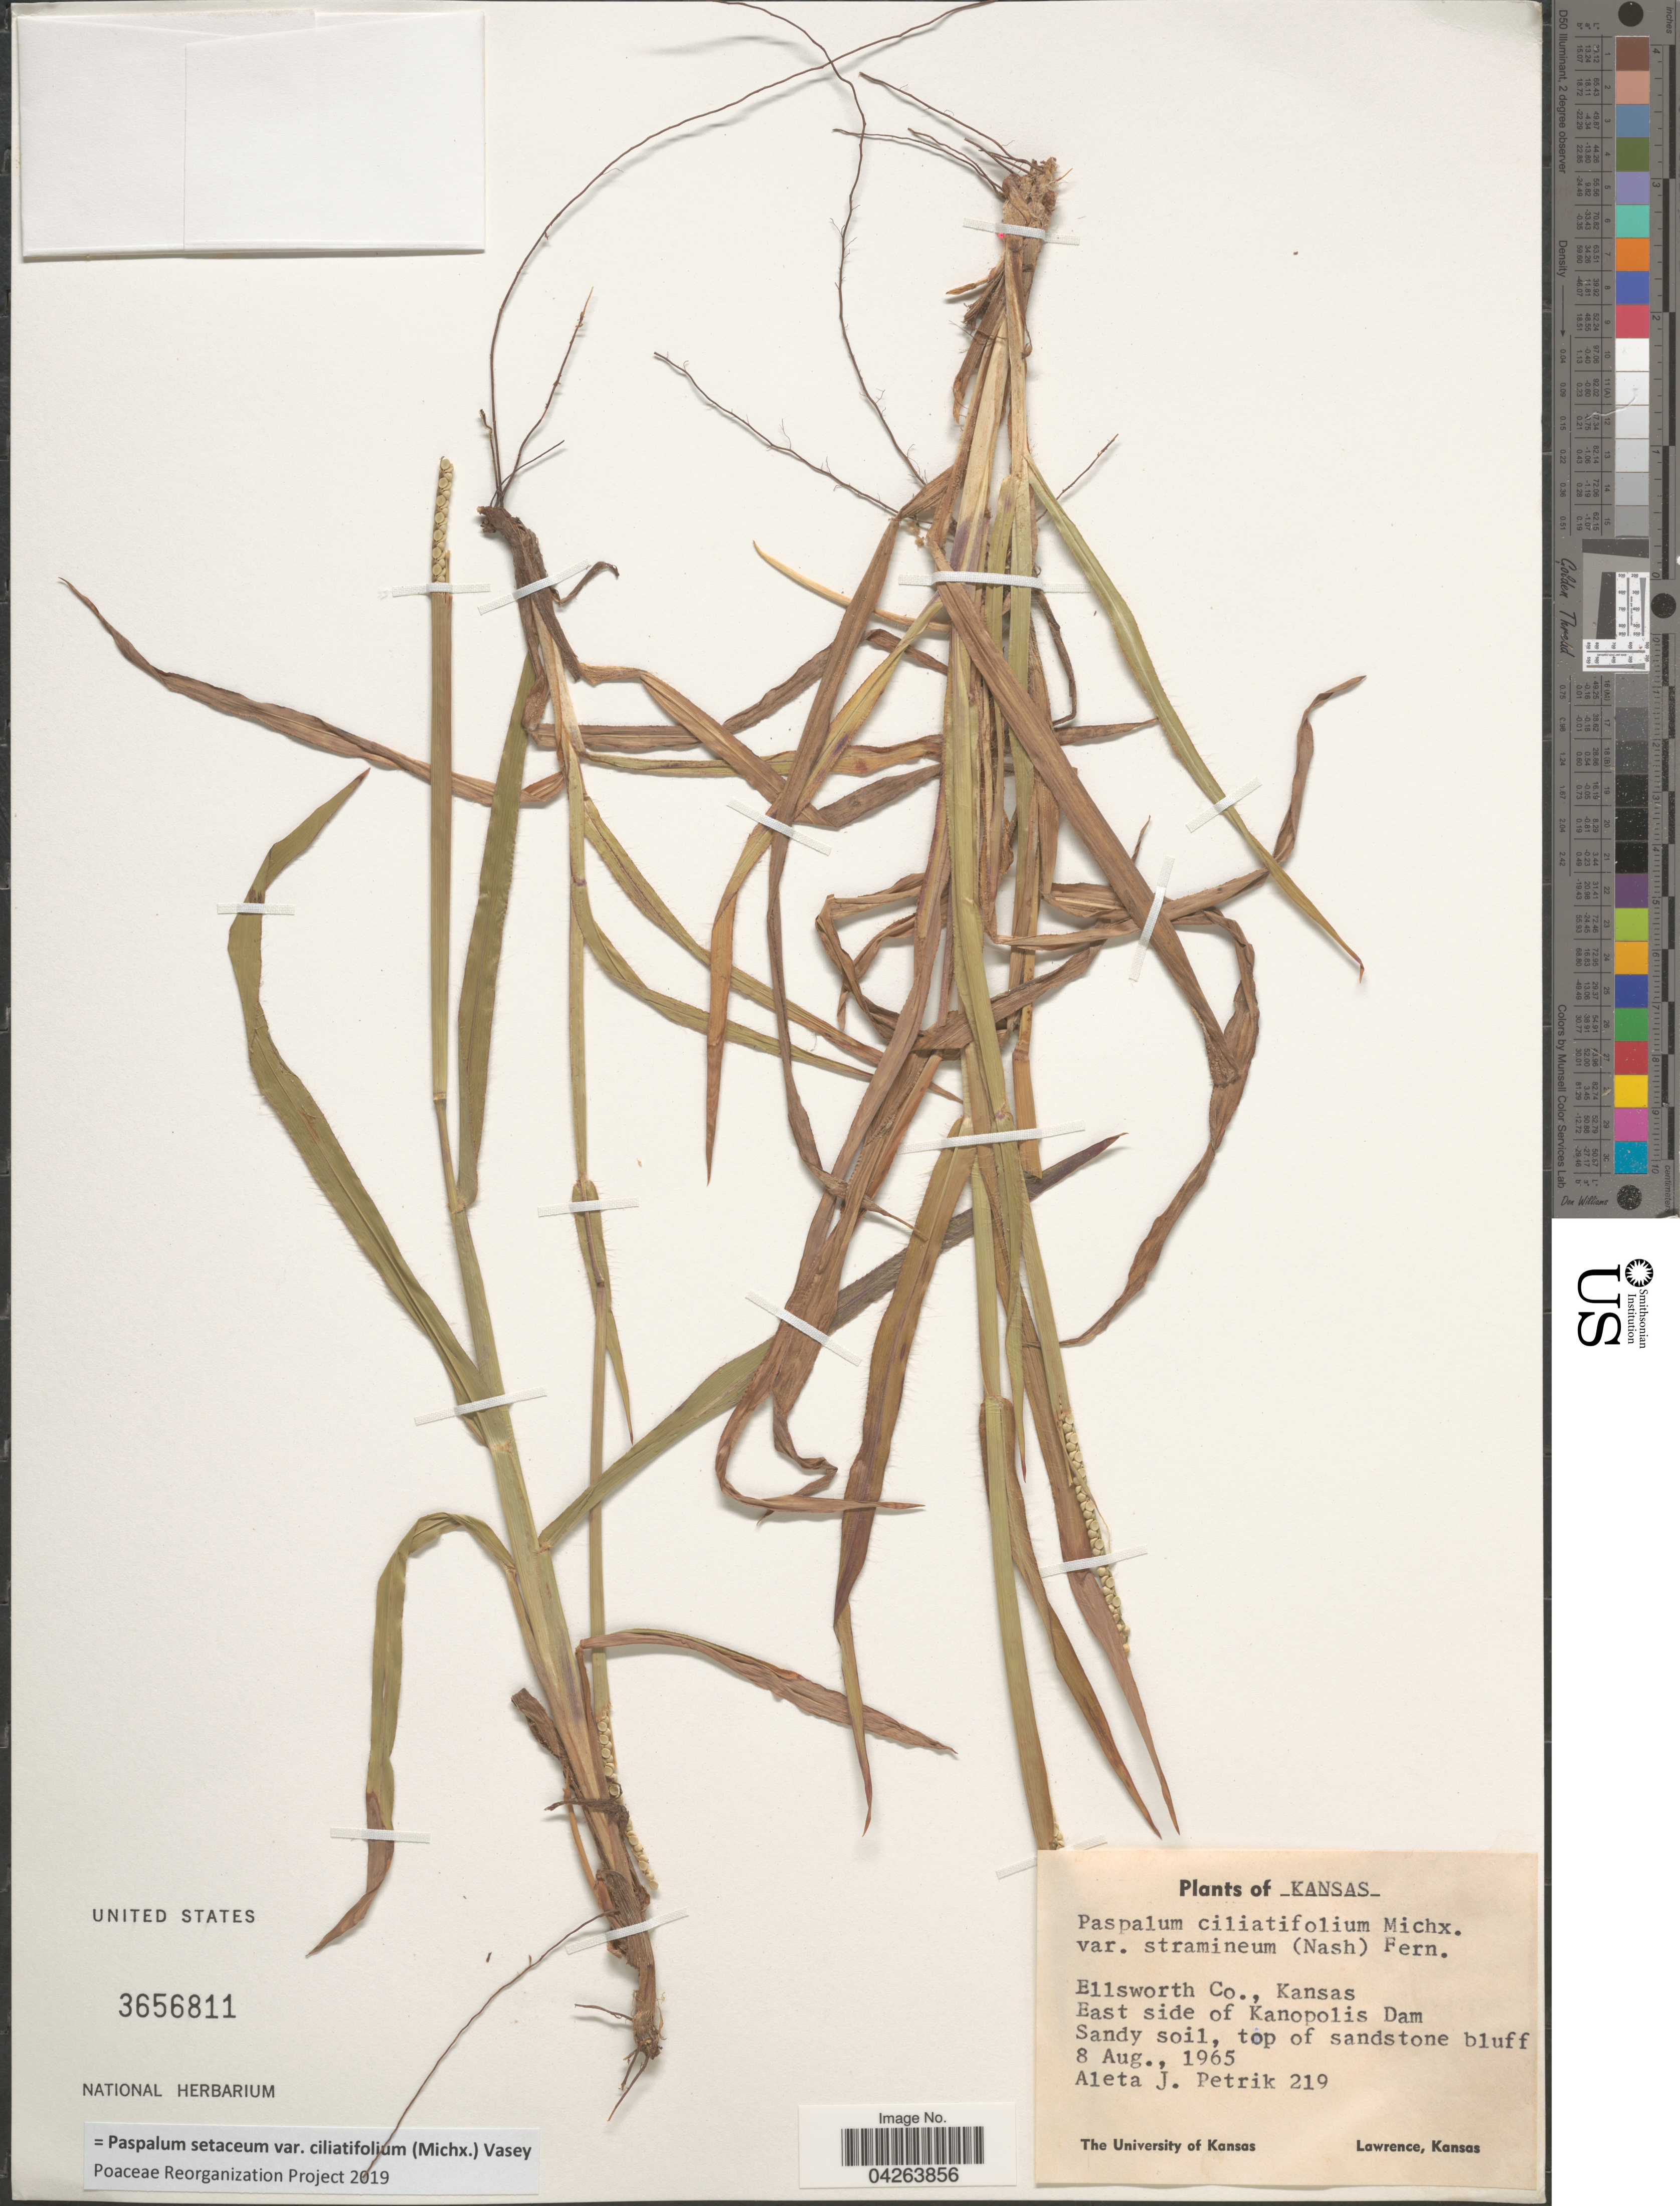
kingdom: Plantae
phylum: Tracheophyta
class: Liliopsida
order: Poales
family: Poaceae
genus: Paspalum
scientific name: Paspalum setaceum var. ciliatifolium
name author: (Michx.) Vasey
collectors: A. Petrik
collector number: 219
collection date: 1965-08-08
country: United States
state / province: Kansas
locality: Ellsworth Co., East side of Kanopolis Dam. Sandy soil, top of sandstone bluff.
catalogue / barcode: US 3656811